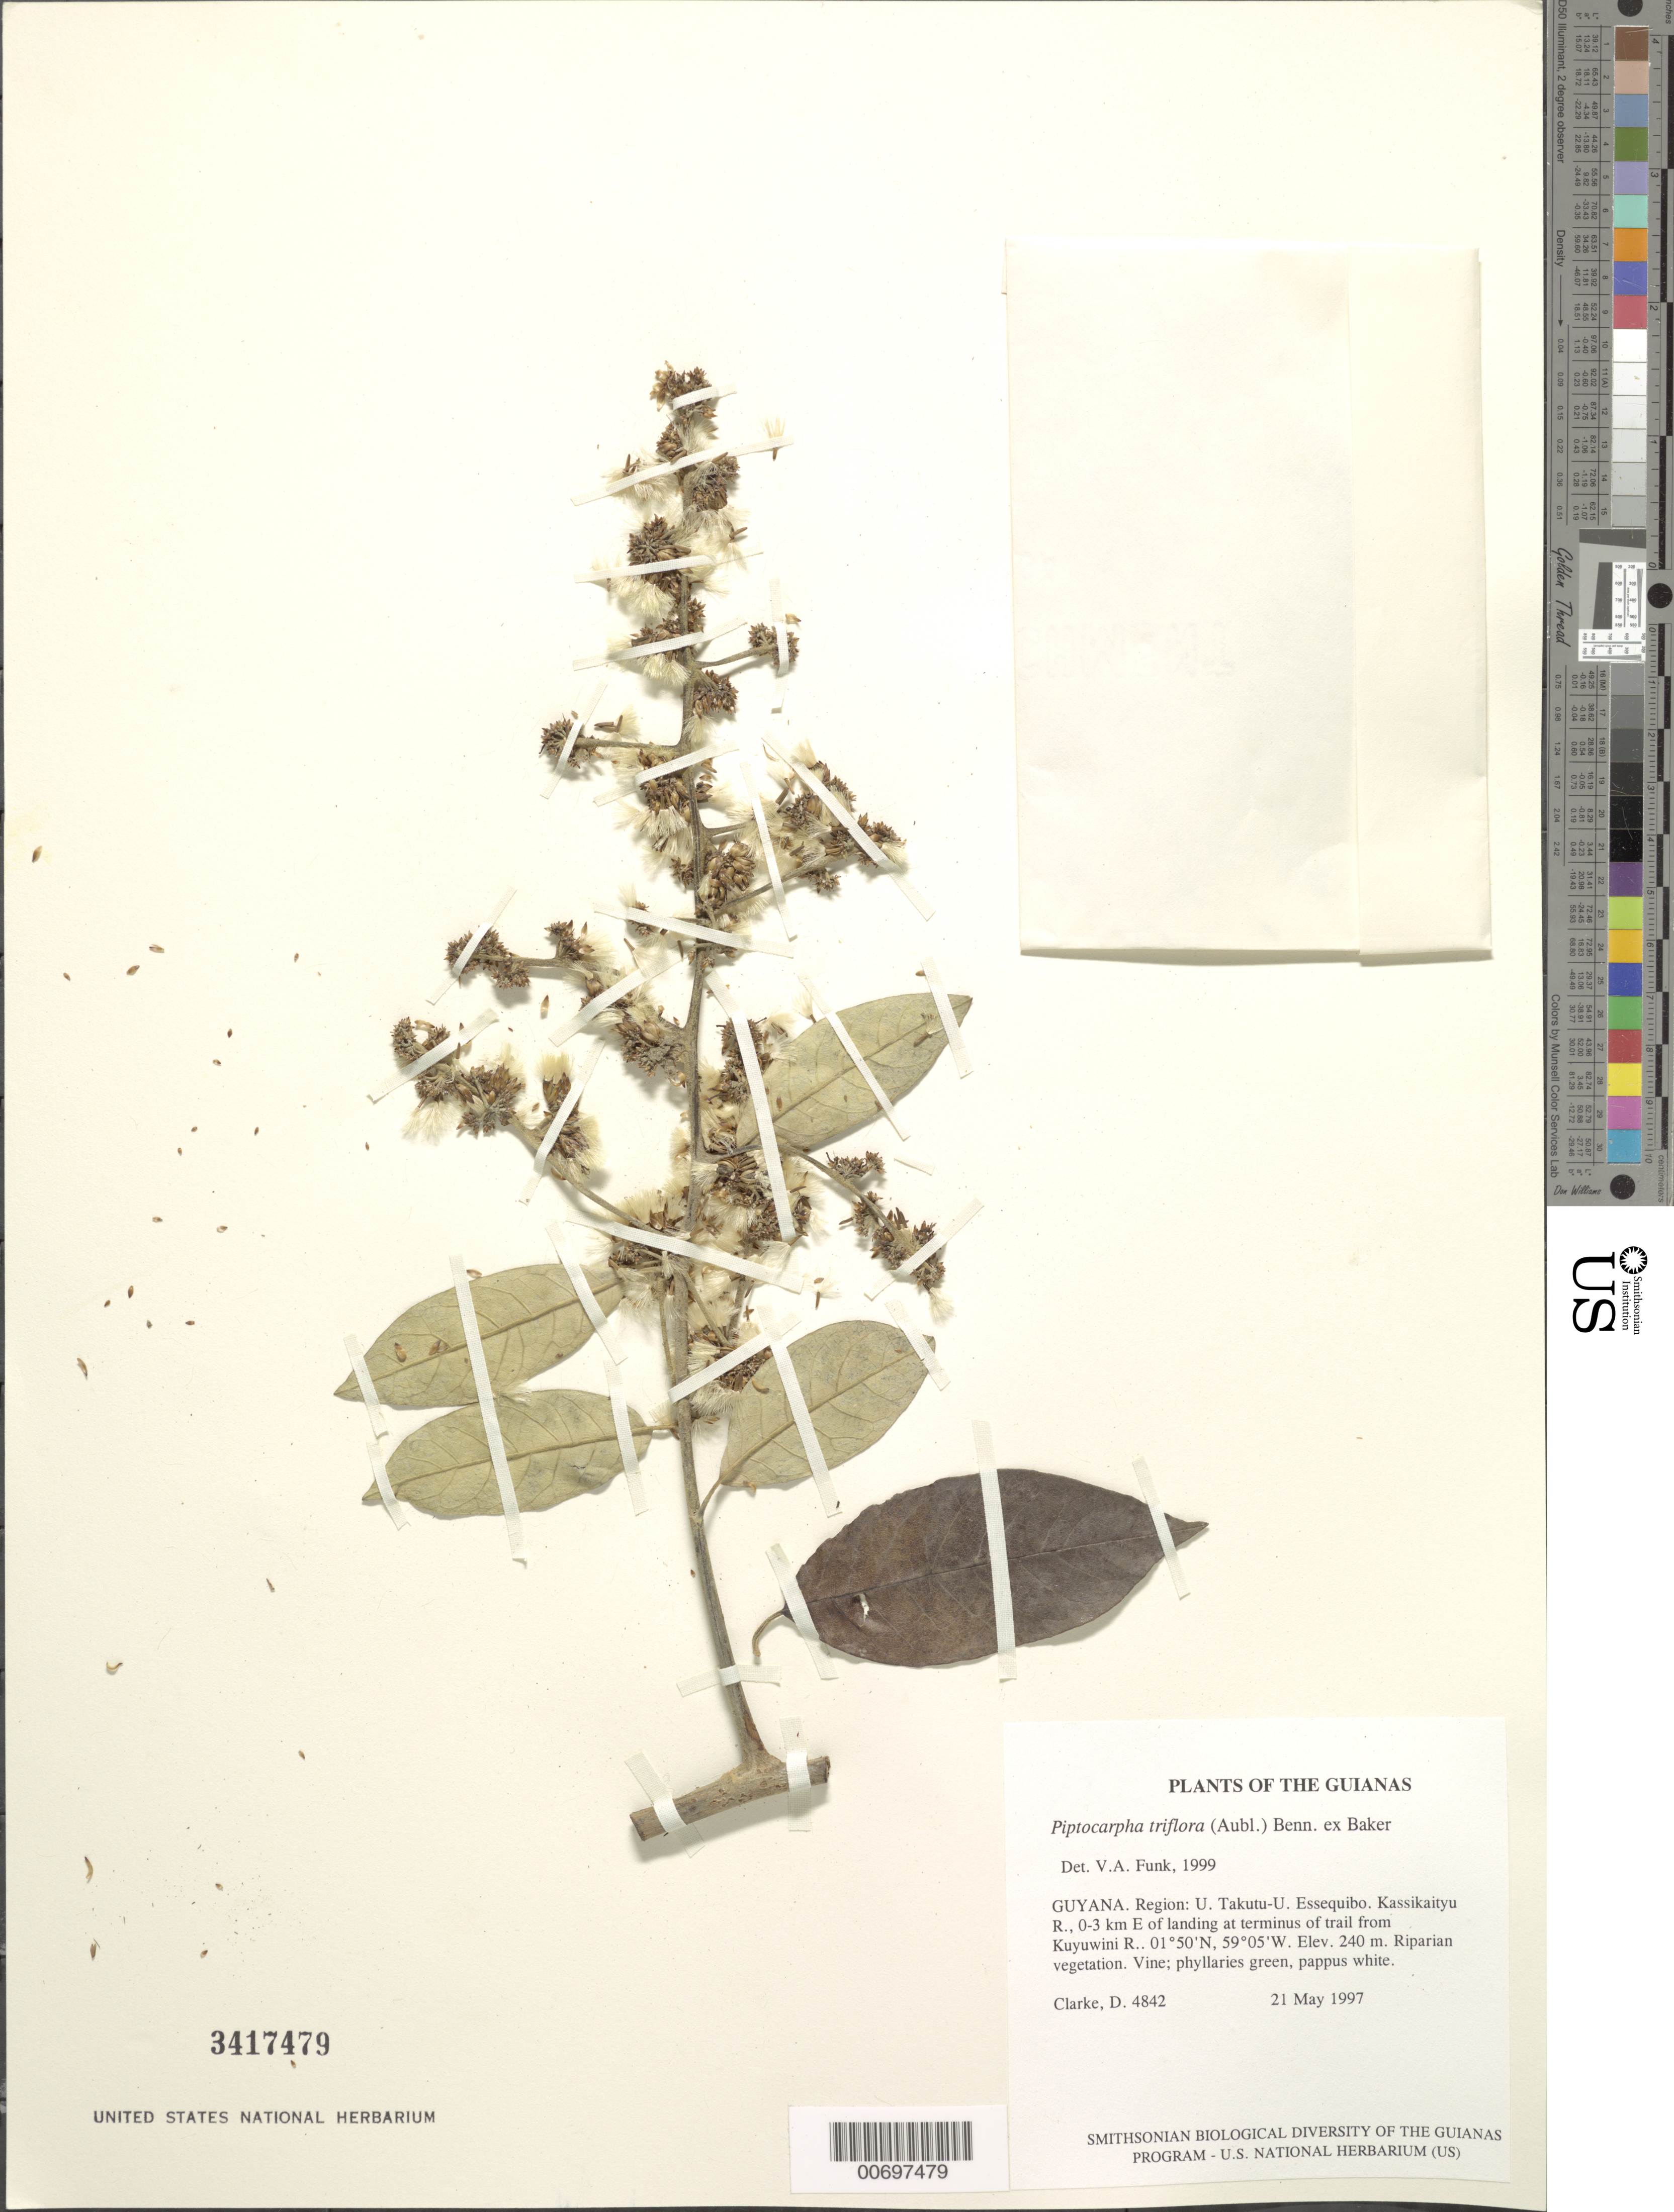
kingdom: Plantae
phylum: Tracheophyta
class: Magnoliopsida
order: Asterales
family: Asteraceae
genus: Piptocarpha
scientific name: Piptocarpha triflora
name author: (Aubl.) Benn. ex Baker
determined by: Funk, Vicki A., (BOT), Smithsonian Institution - National Museum of Natural History (UNITED STATES)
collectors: H. D. Clarke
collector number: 4842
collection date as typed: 21 May 1997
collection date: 1997-05-21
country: Guyana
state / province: U. Takutu-U. Essequibo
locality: Kassikaityu R., 0-3 km E of landing at terminus of trail from Kuyuwini R.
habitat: Riparian vegetation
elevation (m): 240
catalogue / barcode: US 3417479